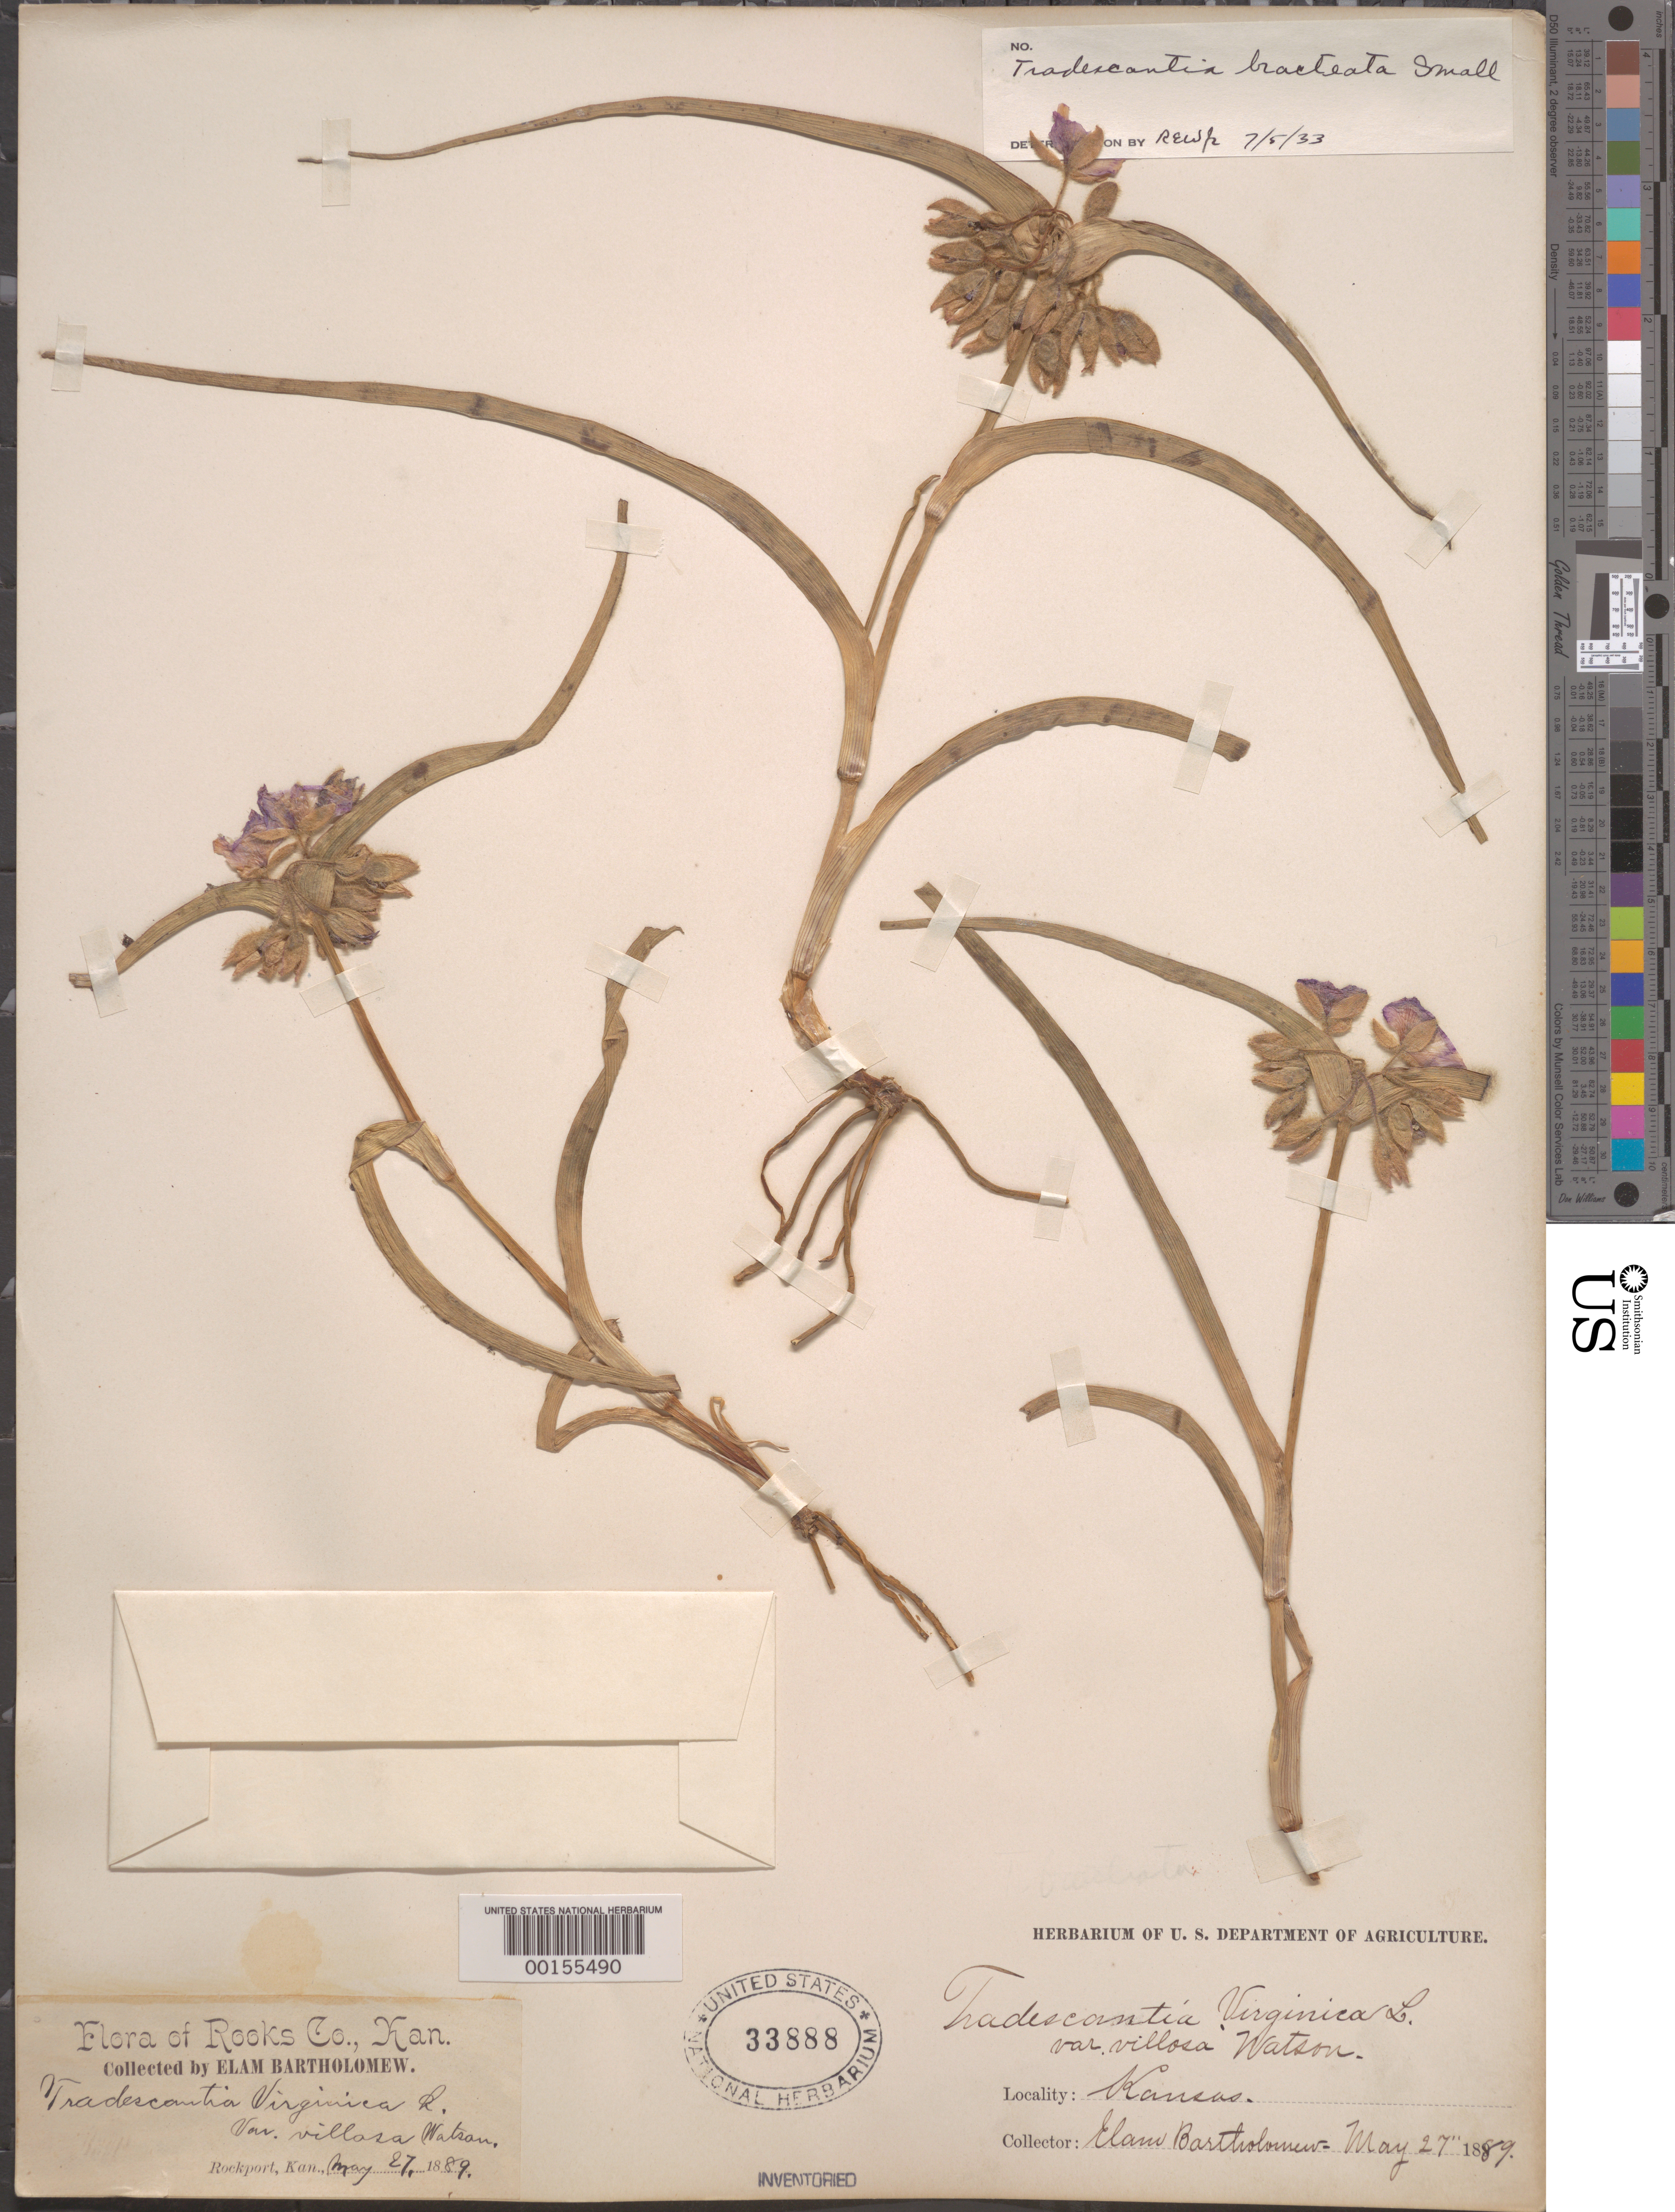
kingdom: Plantae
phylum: Tracheophyta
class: Liliopsida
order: Commelinales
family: Commelinaceae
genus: Tradescantia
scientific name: Tradescantia bracteata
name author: Small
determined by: REW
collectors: E. Bartholomew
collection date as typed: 27 May 1889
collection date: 1889-05-27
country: United States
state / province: Kansas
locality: Rockport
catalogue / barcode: US 33888